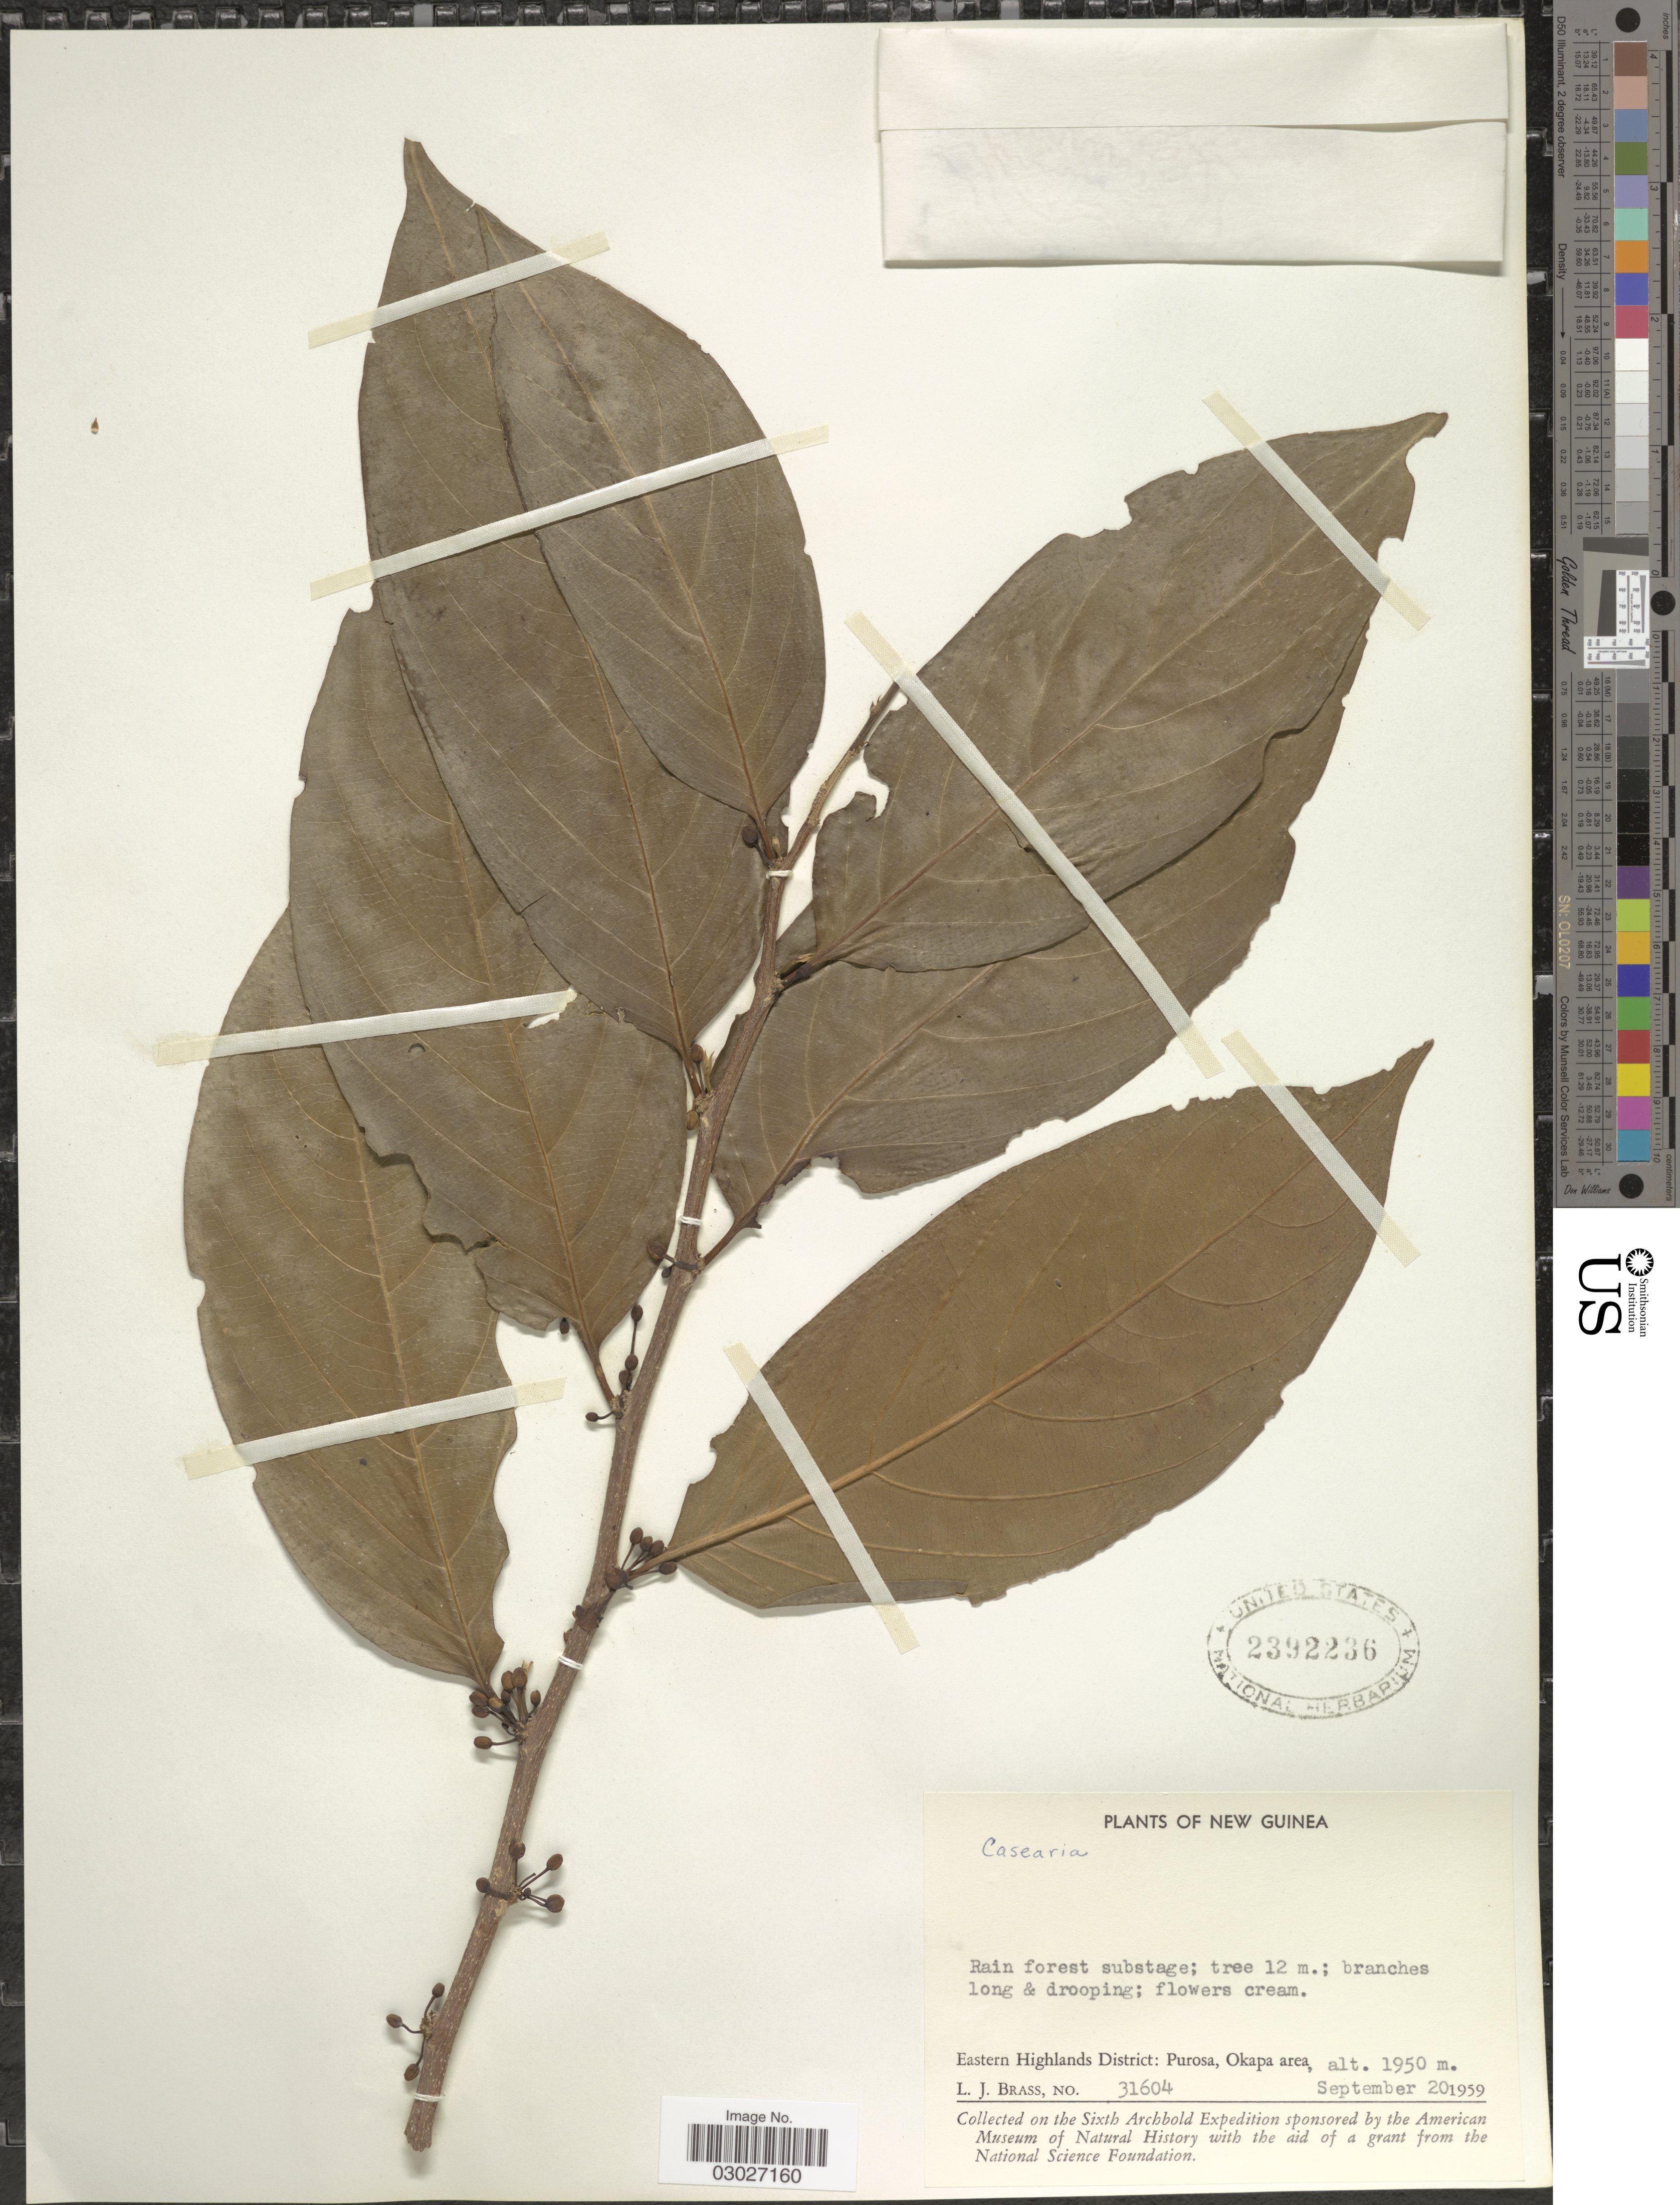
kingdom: Plantae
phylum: Tracheophyta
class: Magnoliopsida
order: Malpighiales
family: Salicaceae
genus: Casearia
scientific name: Casearia sp.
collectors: L. J. Brass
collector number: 31604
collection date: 1959-09-20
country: Papua New Guinea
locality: New Guinea, Eastern Highlands District: Purosa, Okapa area.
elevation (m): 1950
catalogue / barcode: US 2392236